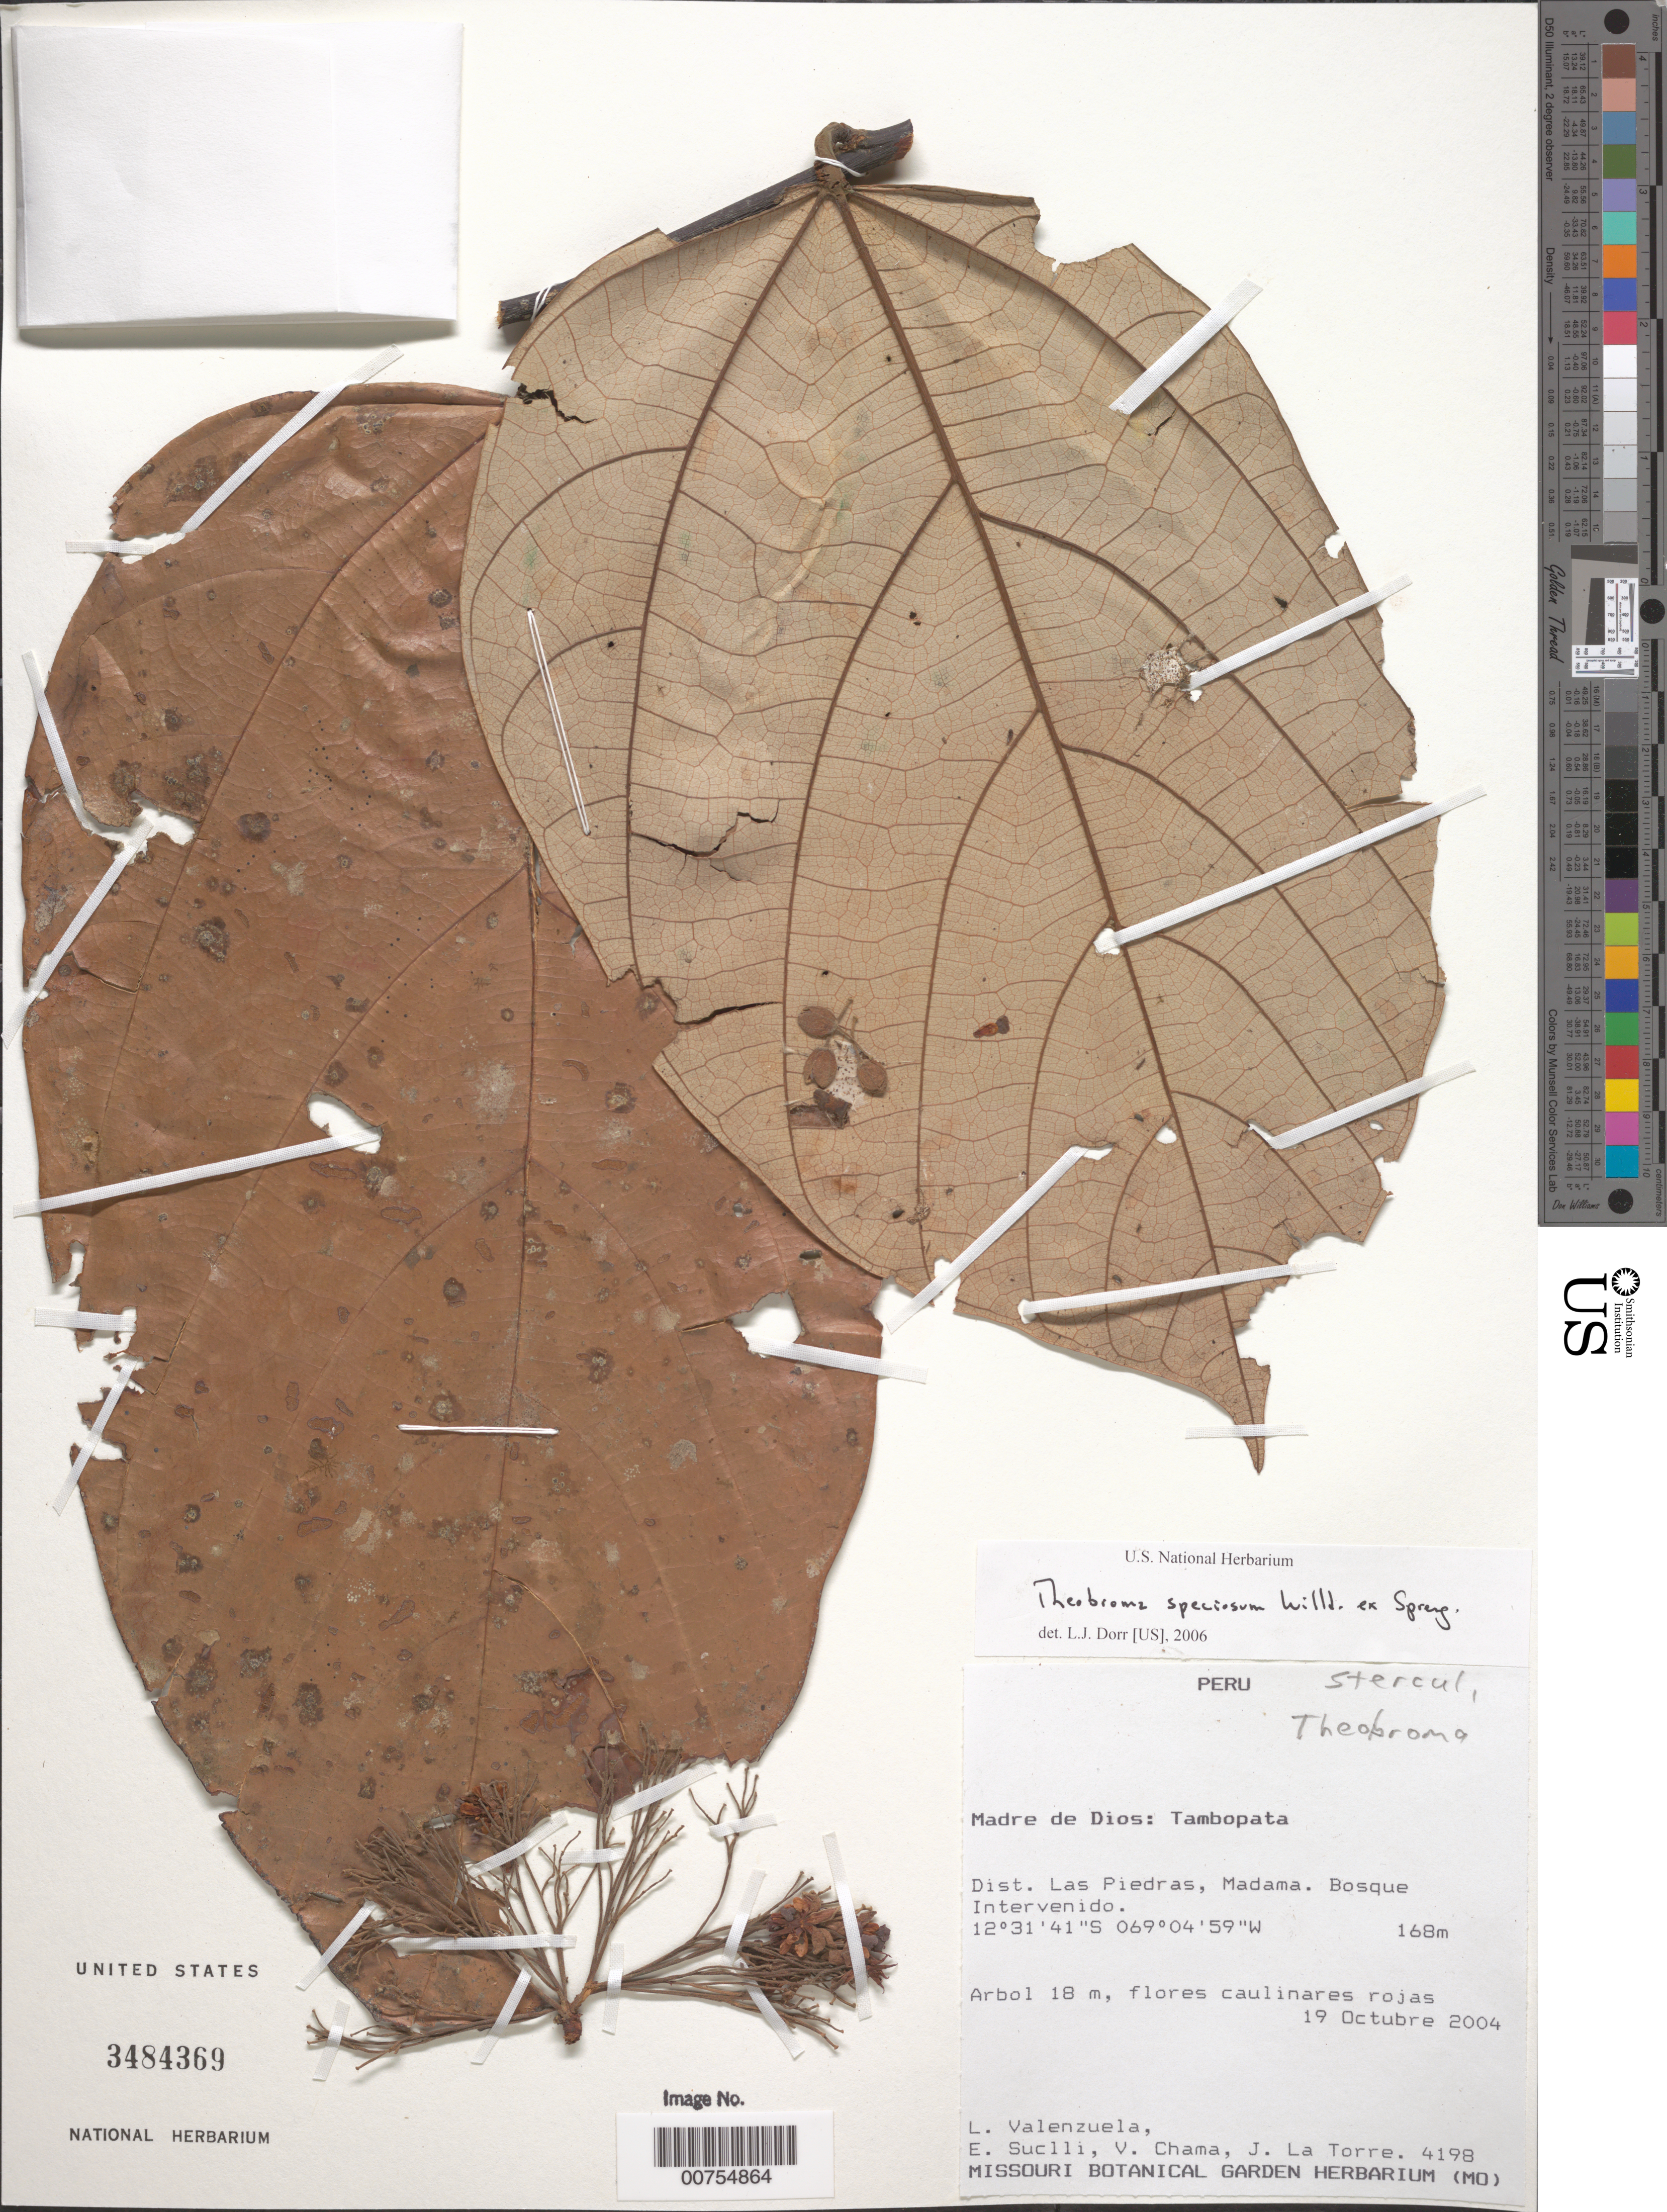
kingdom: Plantae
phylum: Tracheophyta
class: Magnoliopsida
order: Malvales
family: Malvaceae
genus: Theobroma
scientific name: Theobroma speciosum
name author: Willd. ex Spreng.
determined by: Dorr, L. J., (BOT), Smithsonian Institution - National Museum of Natural History (UNITED STATES)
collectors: L. Valenzuela, E. Suclli, V. Chama & J. La Torre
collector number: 4198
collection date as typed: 19 Oct 2004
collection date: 2004-10-19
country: Peru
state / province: Madre de Dios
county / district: Tambopata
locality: Las Piedras, Madama.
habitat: Bosque intervenido.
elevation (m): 168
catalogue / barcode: US 3484369